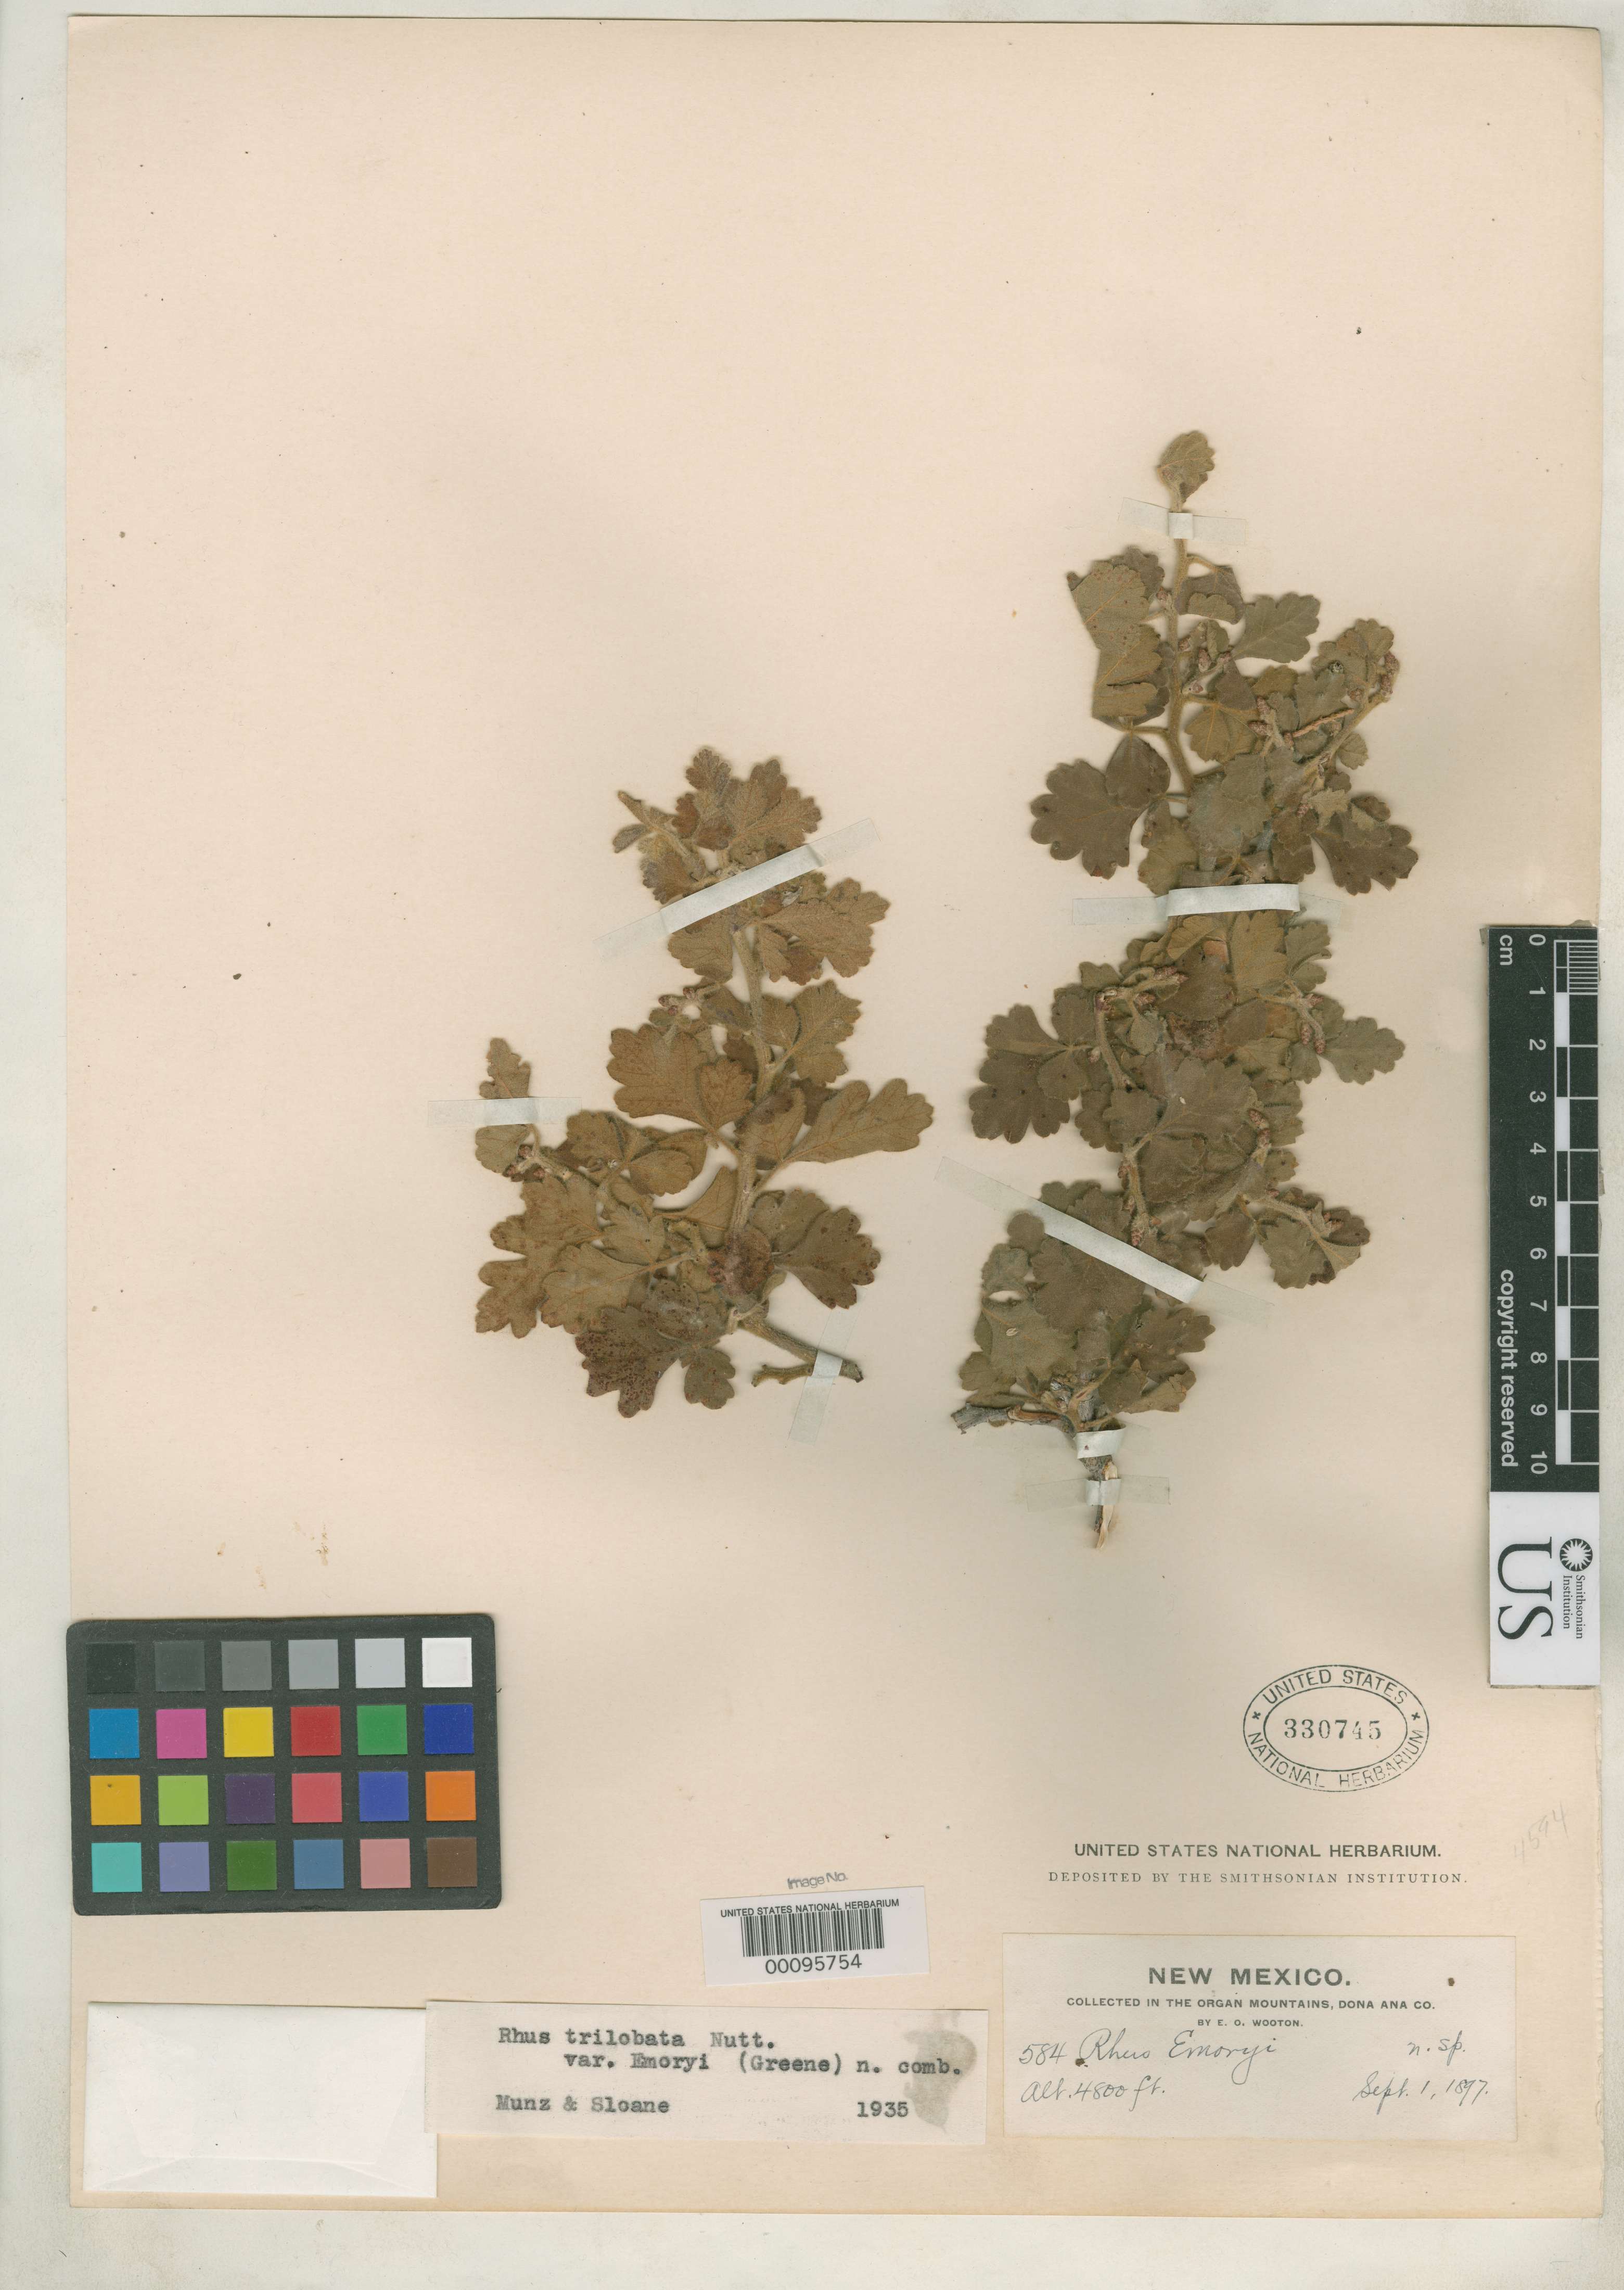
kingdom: Plantae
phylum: Tracheophyta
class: Magnoliopsida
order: Sapindales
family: Anacardiaceae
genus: Schmaltzia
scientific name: Schmaltzia emoryi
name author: Greene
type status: Isosyntype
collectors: E. O. Wooton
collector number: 584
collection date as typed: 01 Sep 1897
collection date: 1897-09-01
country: United States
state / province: New Mexico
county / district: Dona Ana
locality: Organ Mts.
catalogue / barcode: US 330745